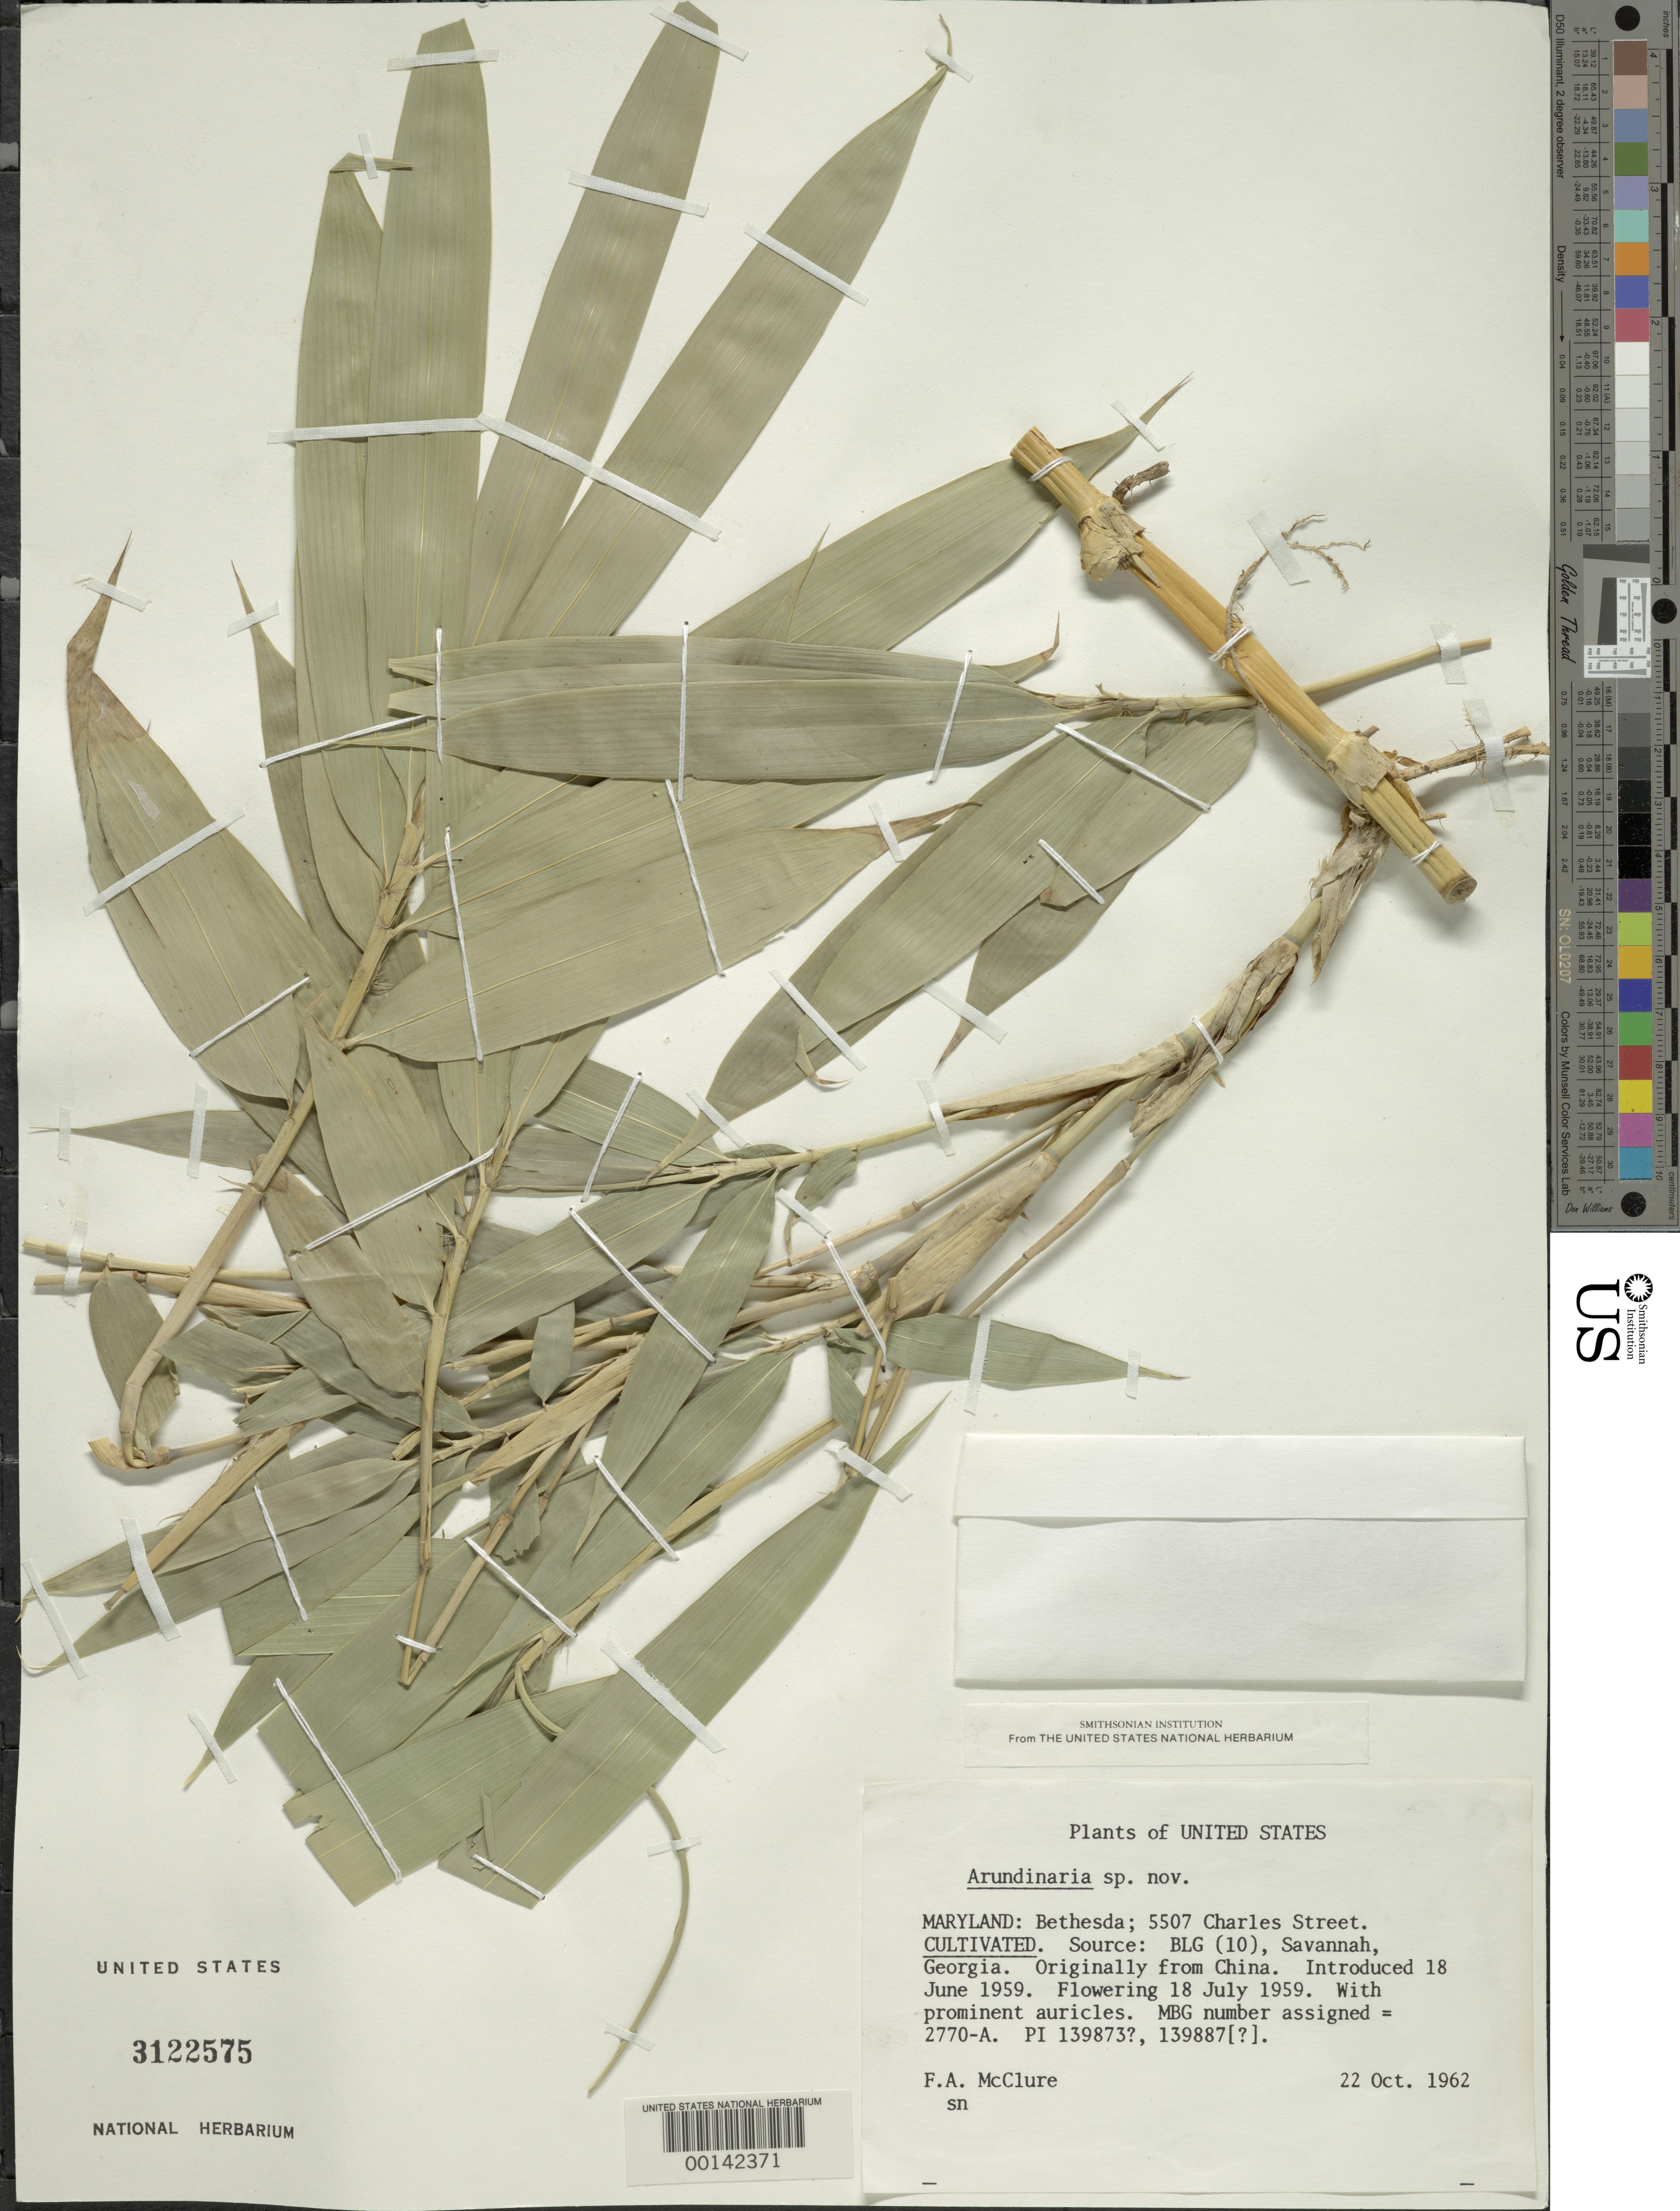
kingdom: Plantae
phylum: Tracheophyta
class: Liliopsida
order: Poales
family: Poaceae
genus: Arundinaria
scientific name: Arundinaria sp.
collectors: F. A. McClure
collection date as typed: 22 Oct 1962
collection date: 1962-10-22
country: United States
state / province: Maryland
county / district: Montgomery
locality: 5507 Charles Street, Bethesda (McClure's garden)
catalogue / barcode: US 3122575